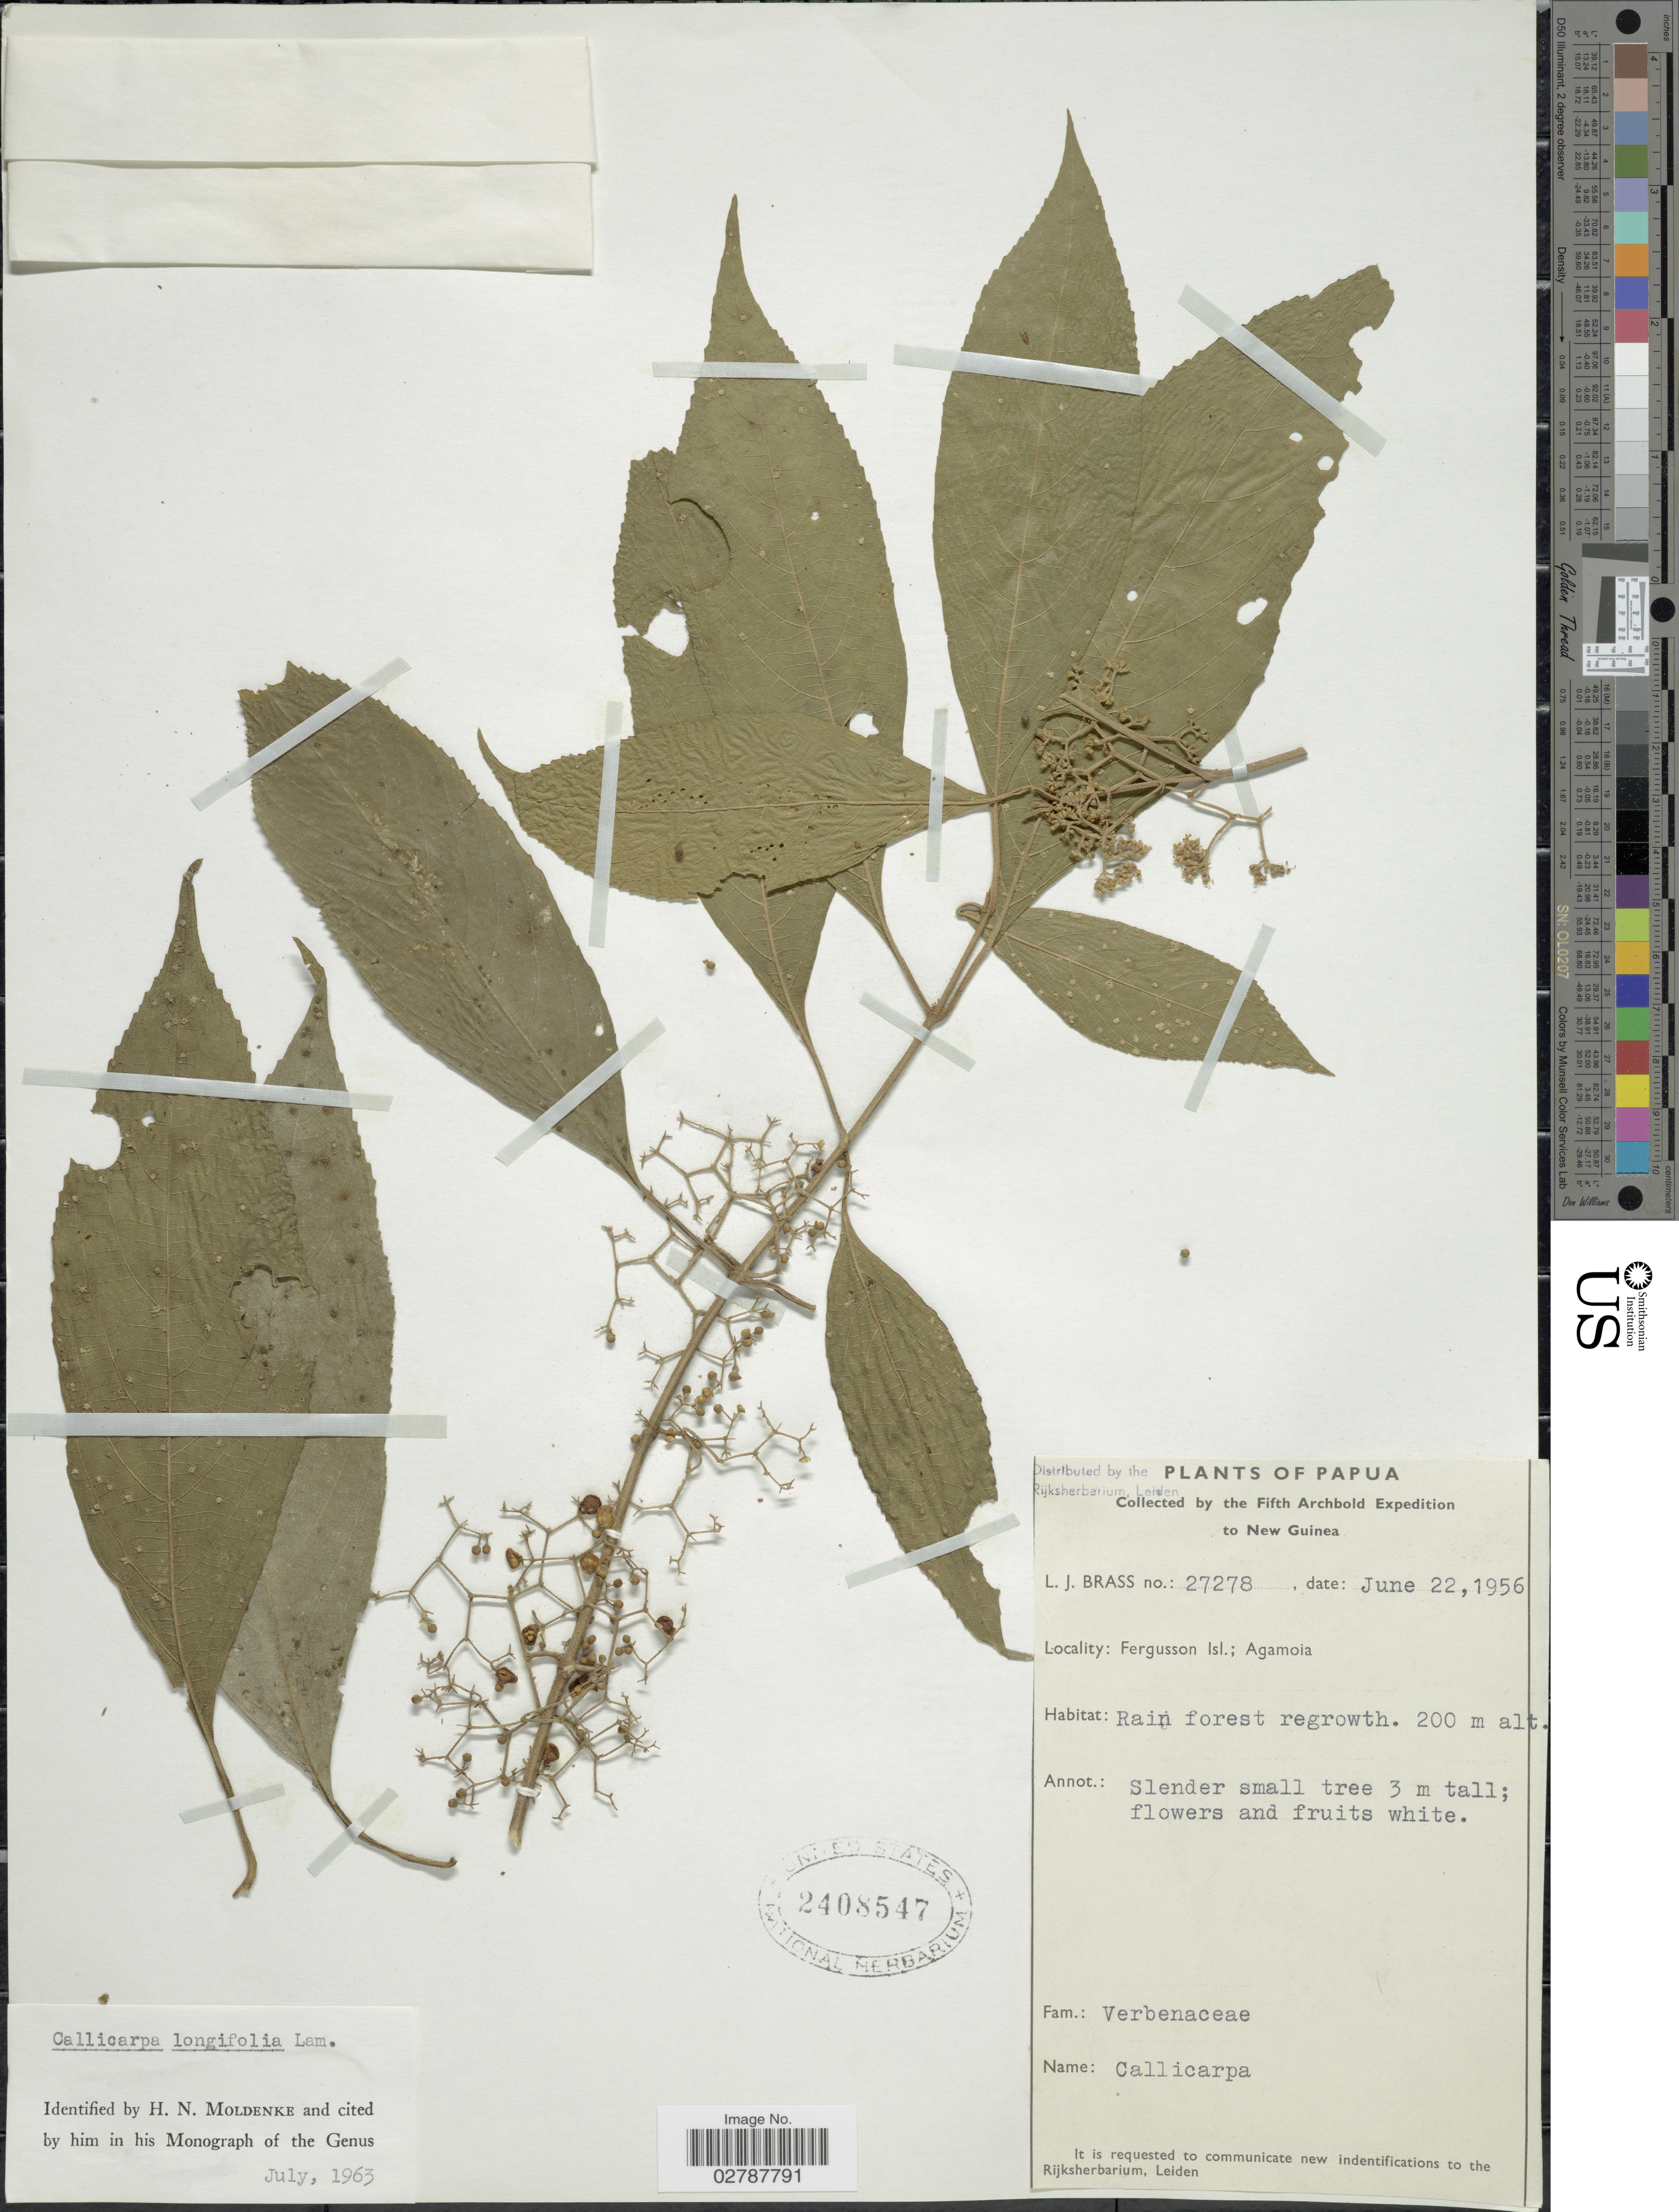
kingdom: Plantae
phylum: Tracheophyta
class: Magnoliopsida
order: Lamiales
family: Lamiaceae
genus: Callicarpa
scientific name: Callicarpa longifolia f. longifolia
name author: Lam.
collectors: L. J. Brass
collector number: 27278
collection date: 1956-06-22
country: Papua New Guinea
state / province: Milne Bay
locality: Papua. New Guinea. Fergusson Isl.; Agamoia.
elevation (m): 200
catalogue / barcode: US 2408547